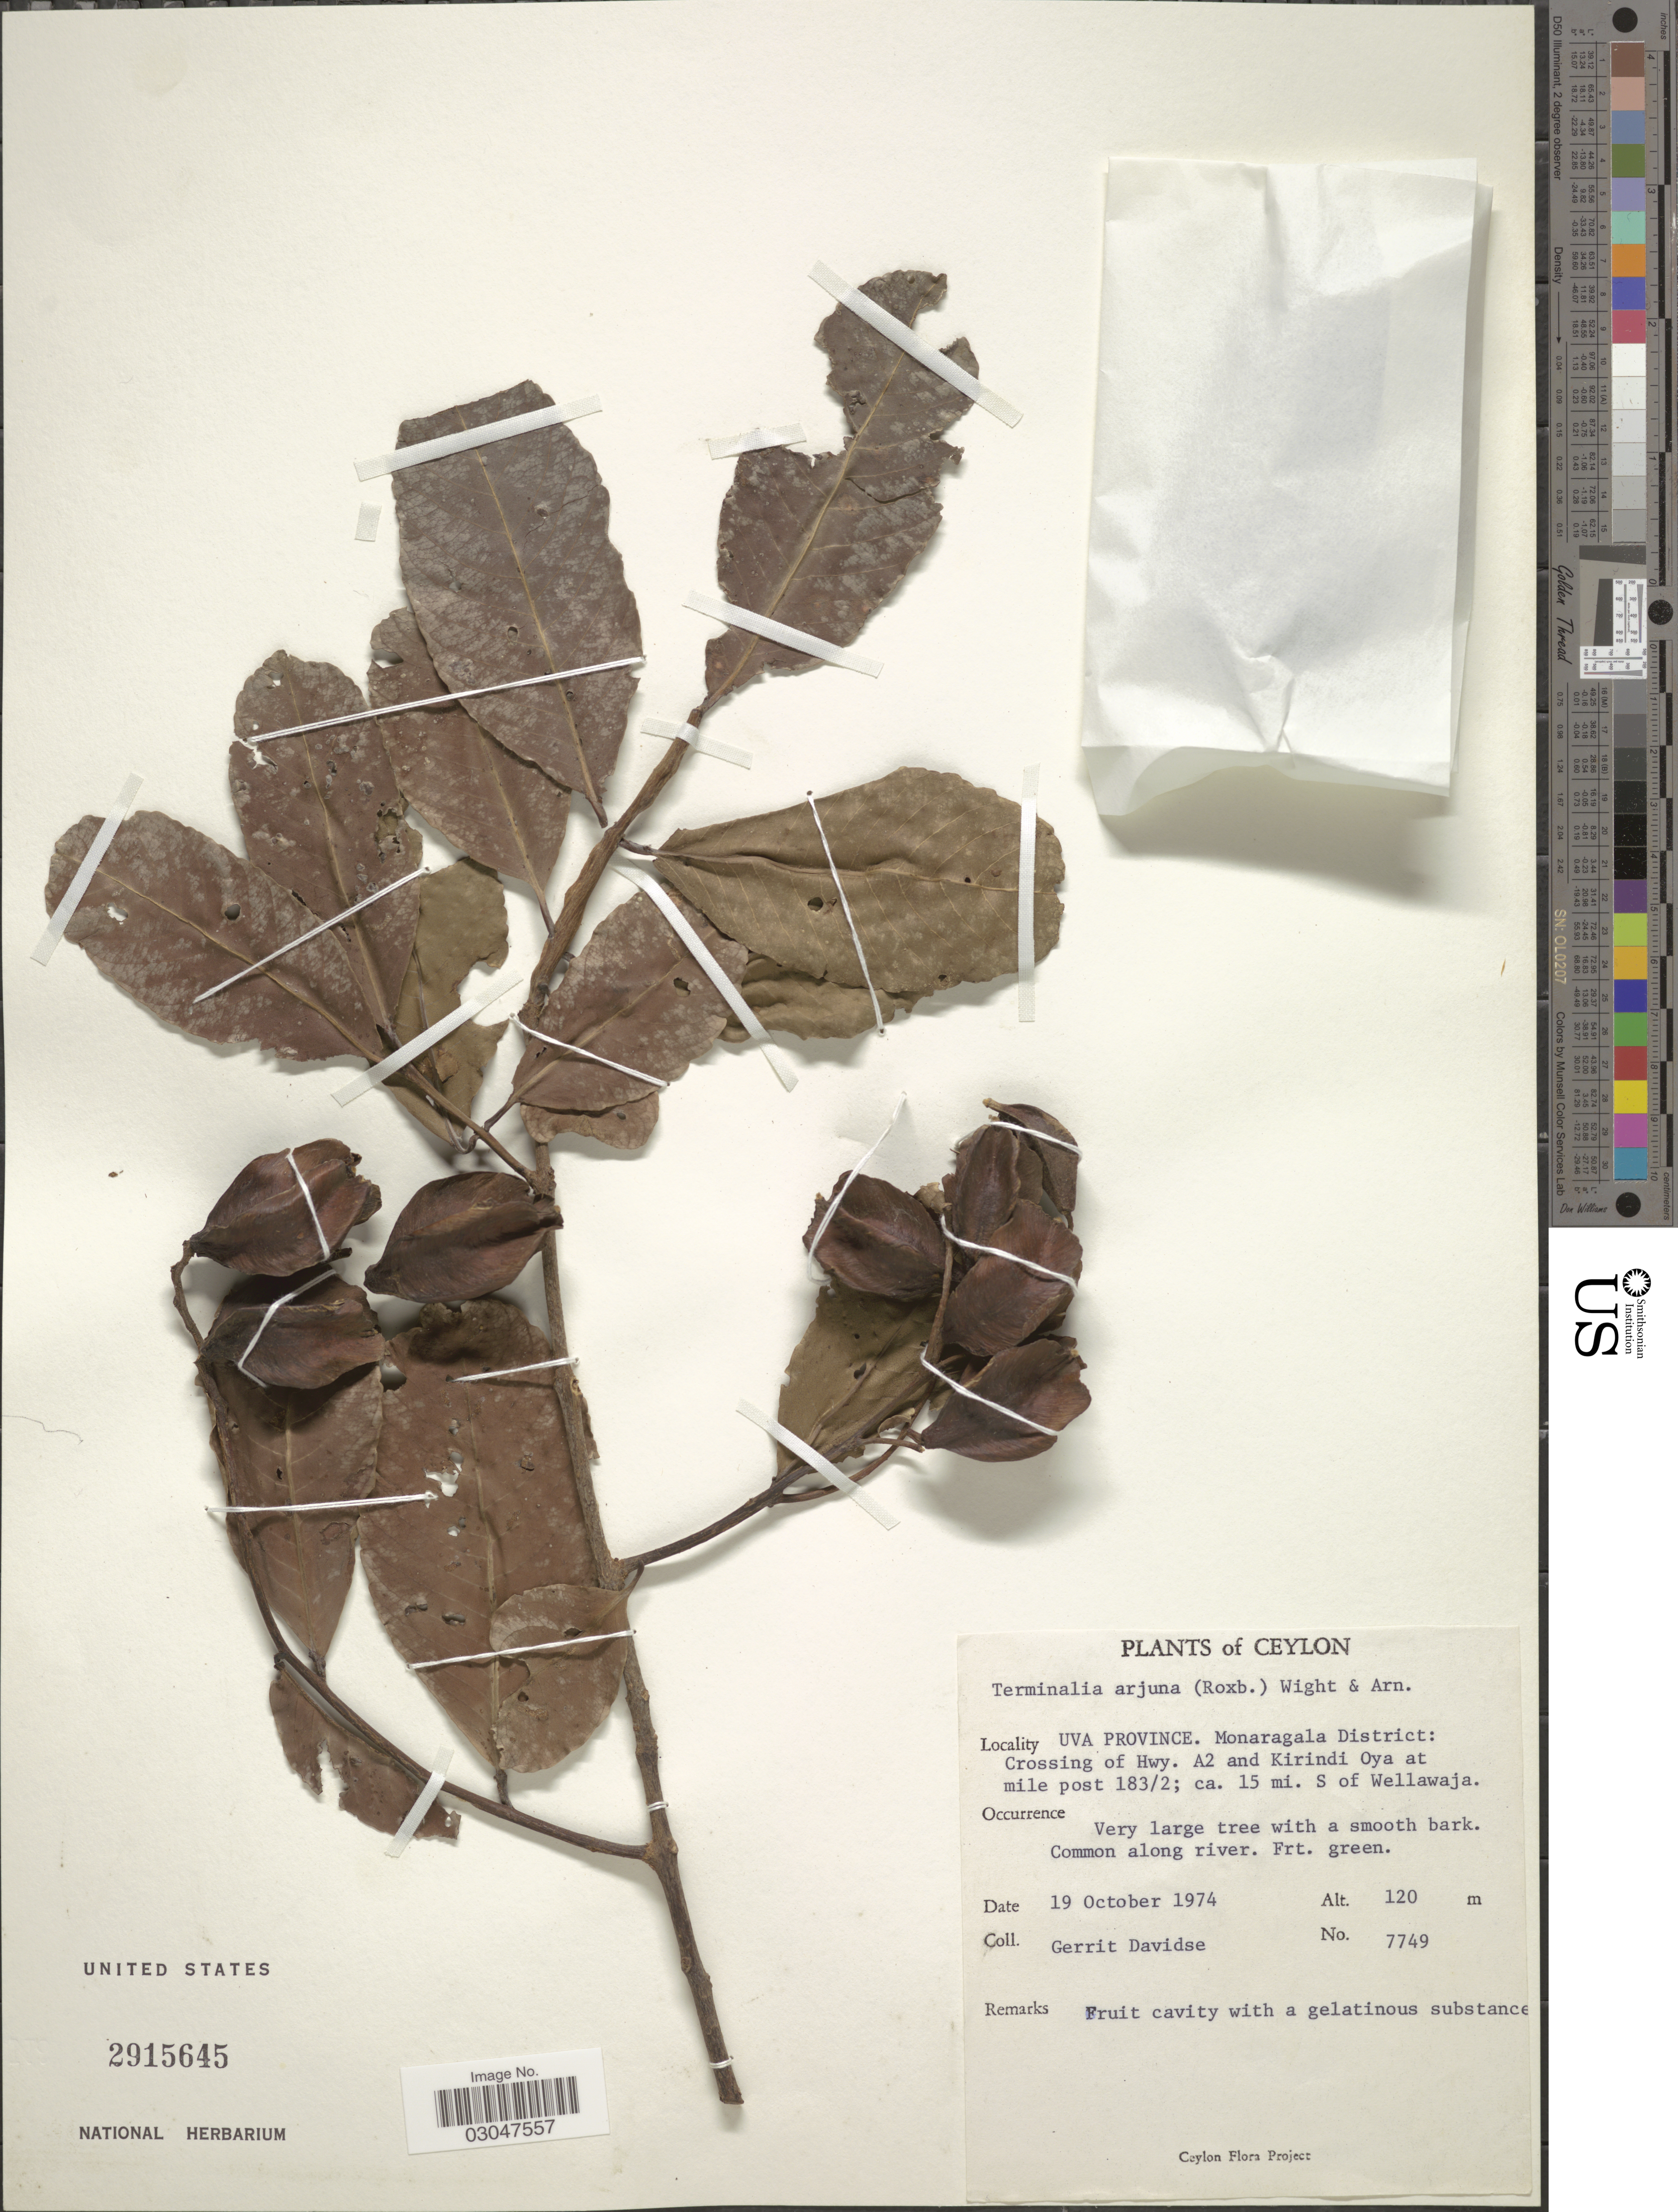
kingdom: Plantae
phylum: Tracheophyta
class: Magnoliopsida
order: Myrtales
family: Combretaceae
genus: Terminalia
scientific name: Terminalia arjuna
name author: (Roxb. ex DC.) Wight & Arn.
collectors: G. Davidse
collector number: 7749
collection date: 1974-10-19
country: Sri Lanka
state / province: Uva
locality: Ceylon. Monaragala District: Crossing of Hwy. A2 and Kirindi Oya at mile post 183/2; ca. 15 mi. S of Wellawaja.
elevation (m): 120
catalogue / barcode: US 2915645